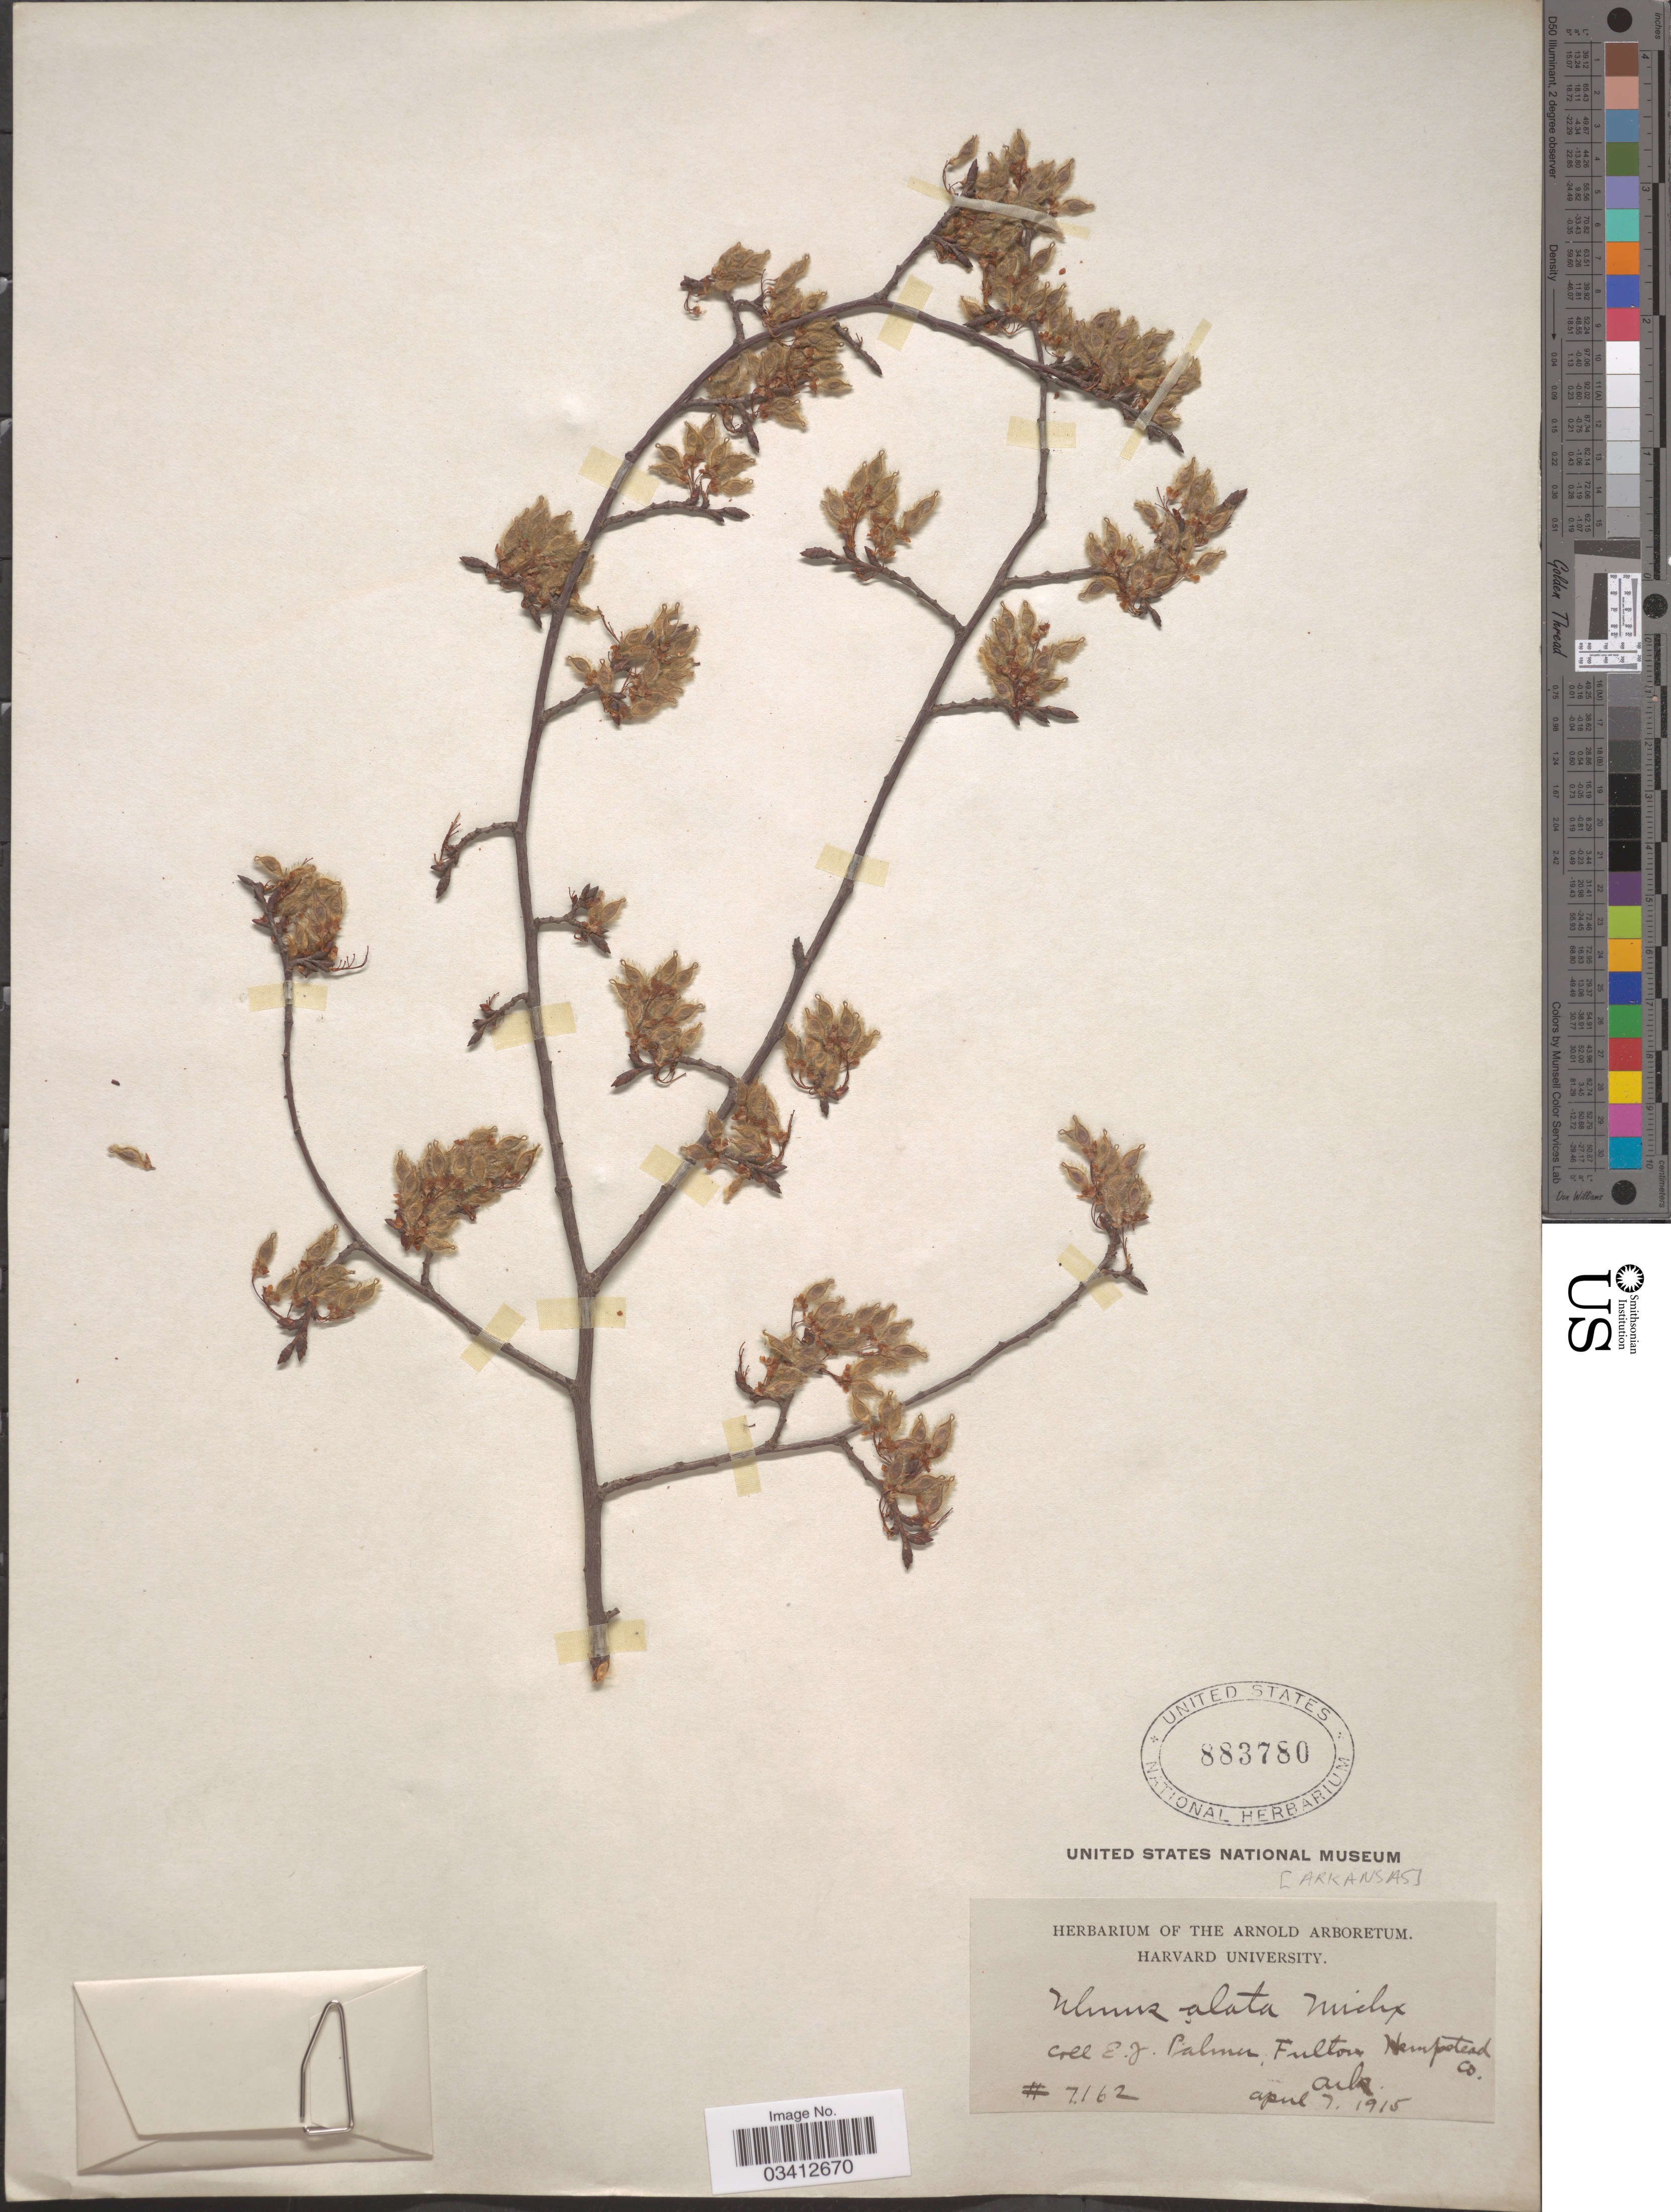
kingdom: Plantae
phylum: Tracheophyta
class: Magnoliopsida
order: Rosales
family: Ulmaceae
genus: Ulmus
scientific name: Ulmus alata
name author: Michx.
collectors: E. J. Palmer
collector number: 7162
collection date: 1915-04-07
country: United States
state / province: Arkansas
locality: Fulton, Hempstead Co.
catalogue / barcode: US 883780